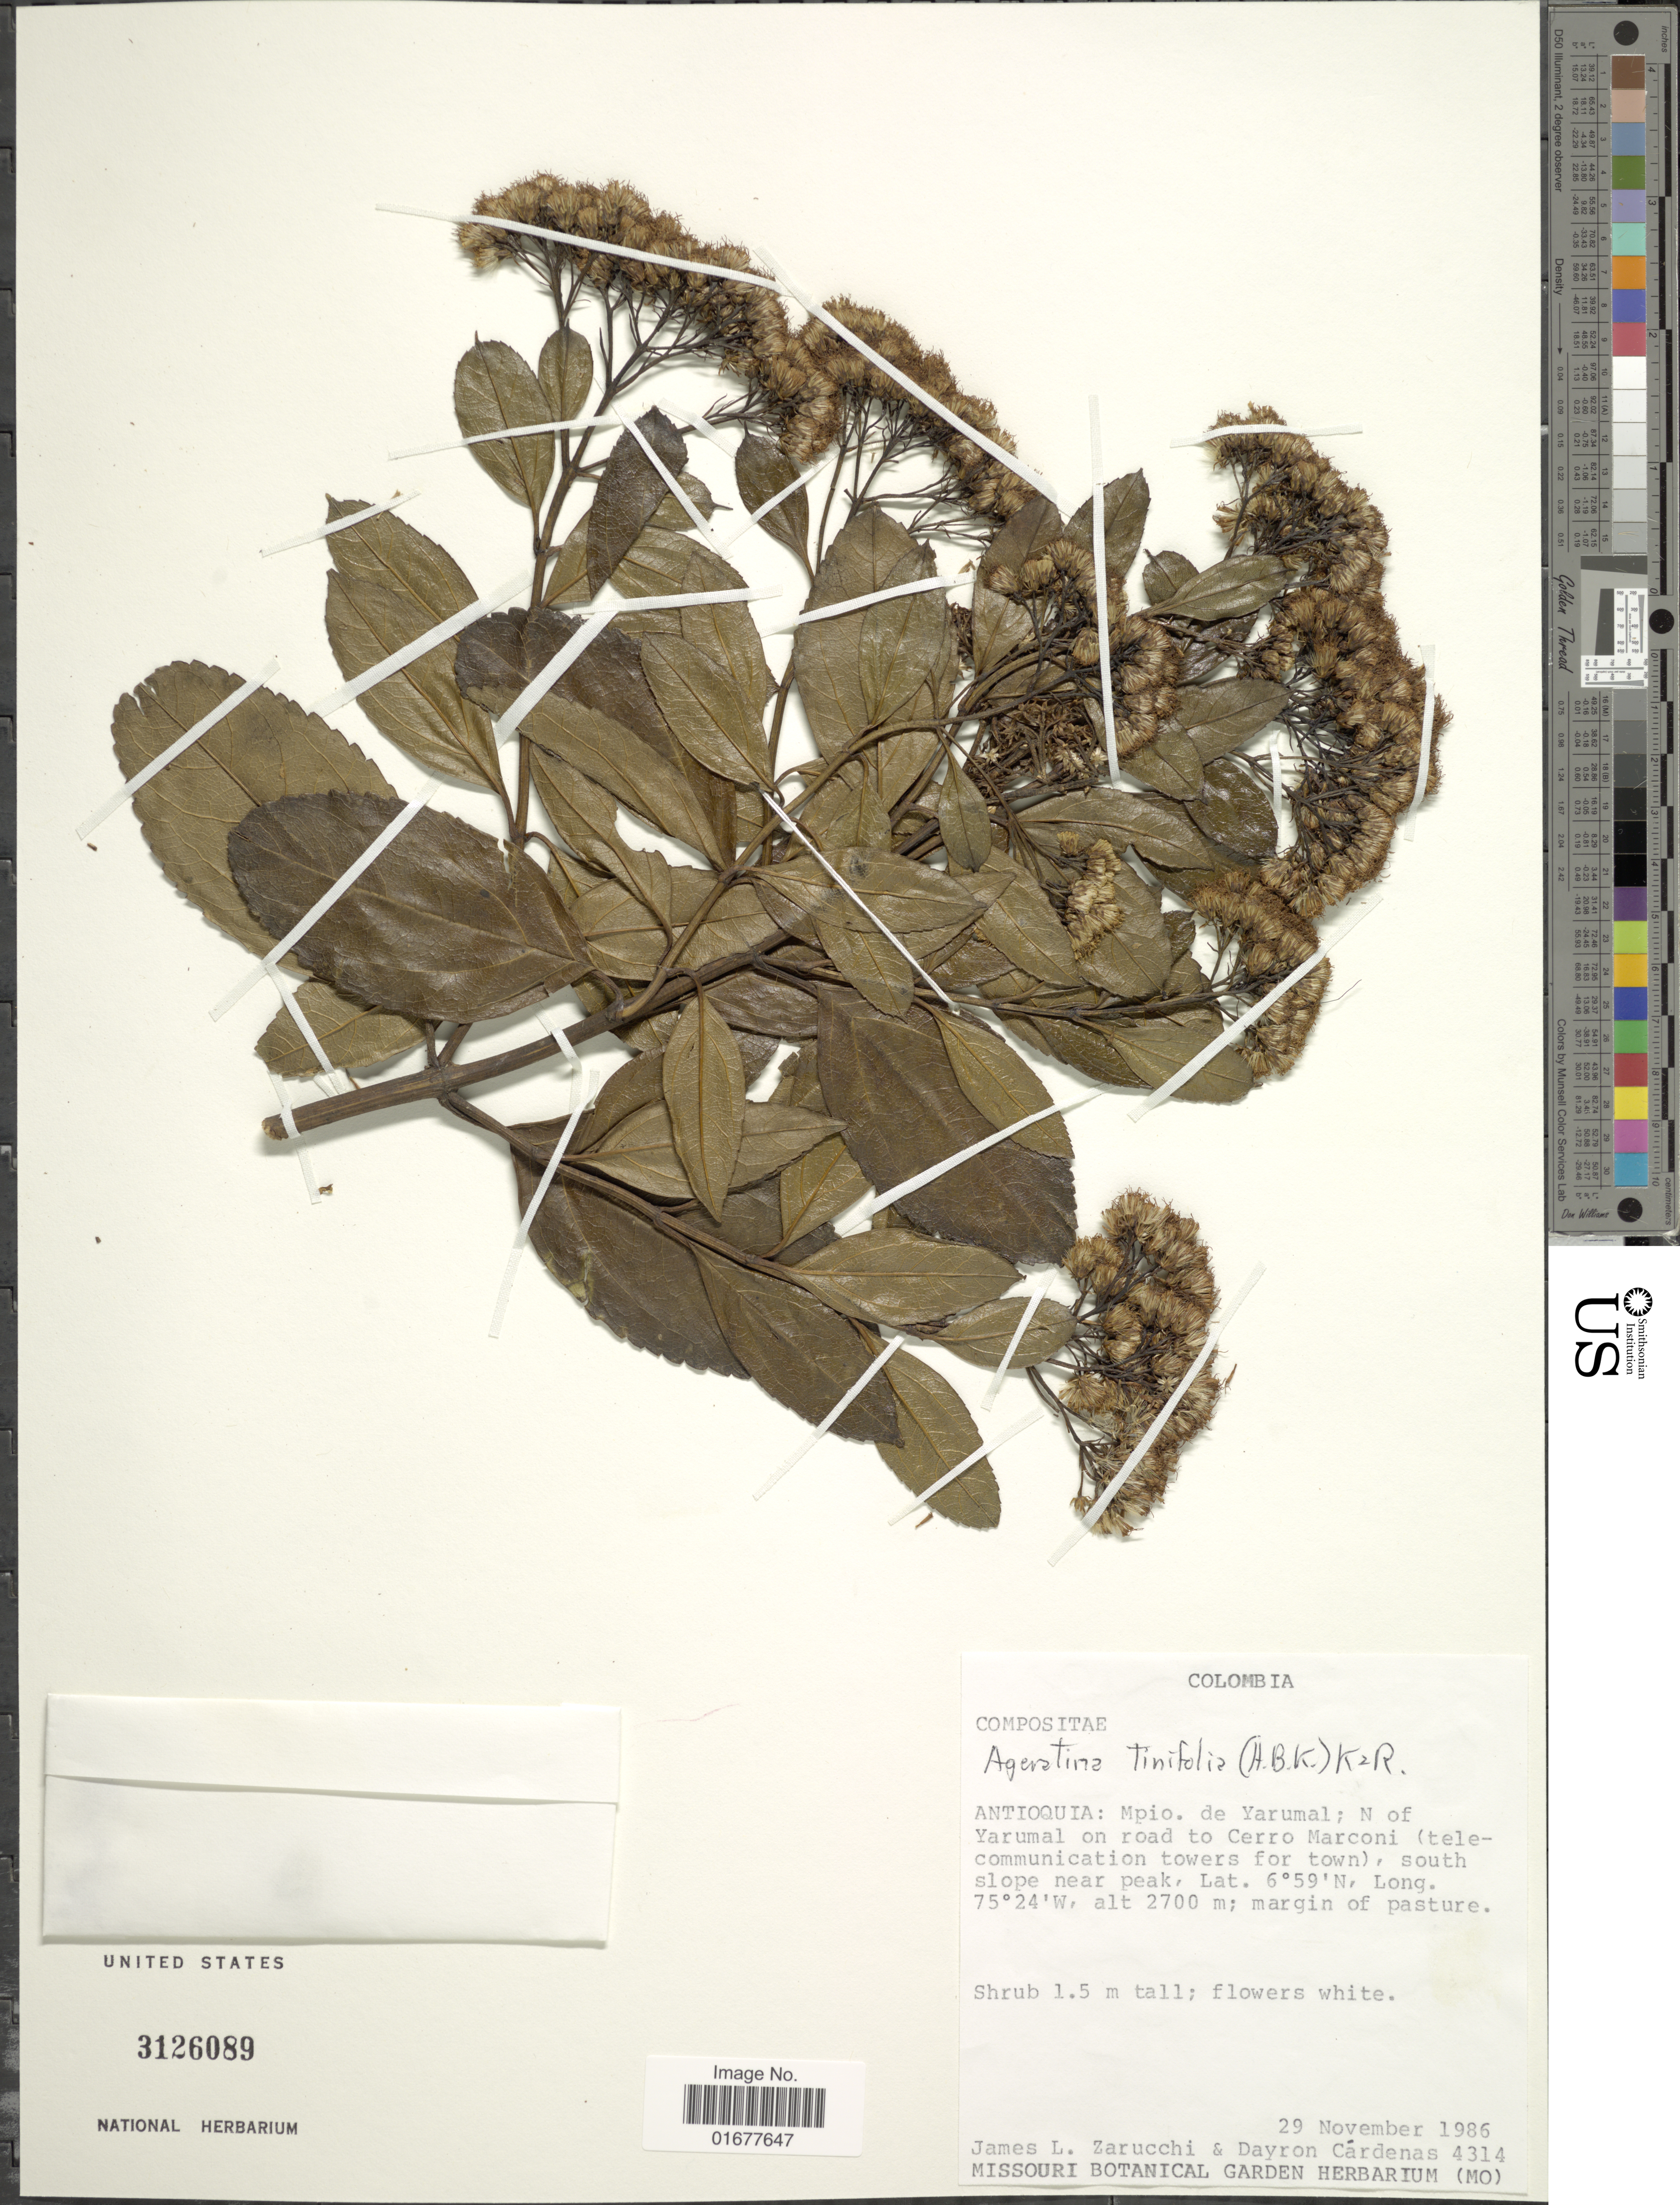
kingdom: Plantae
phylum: Tracheophyta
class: Magnoliopsida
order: Asterales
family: Asteraceae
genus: Ageratina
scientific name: Ageratina tinifolia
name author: (Kunth) R.M. King & H. Rob.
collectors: J. L. Zarucchi & D. Cardenas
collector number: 4314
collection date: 1986-11-29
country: Colombia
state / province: Antioquia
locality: Mpio. de Yarumal; N of Yarumal on road to Cerro Marconi (telecommunication towers for town), south slope near peak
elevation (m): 2700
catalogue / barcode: US 3126089